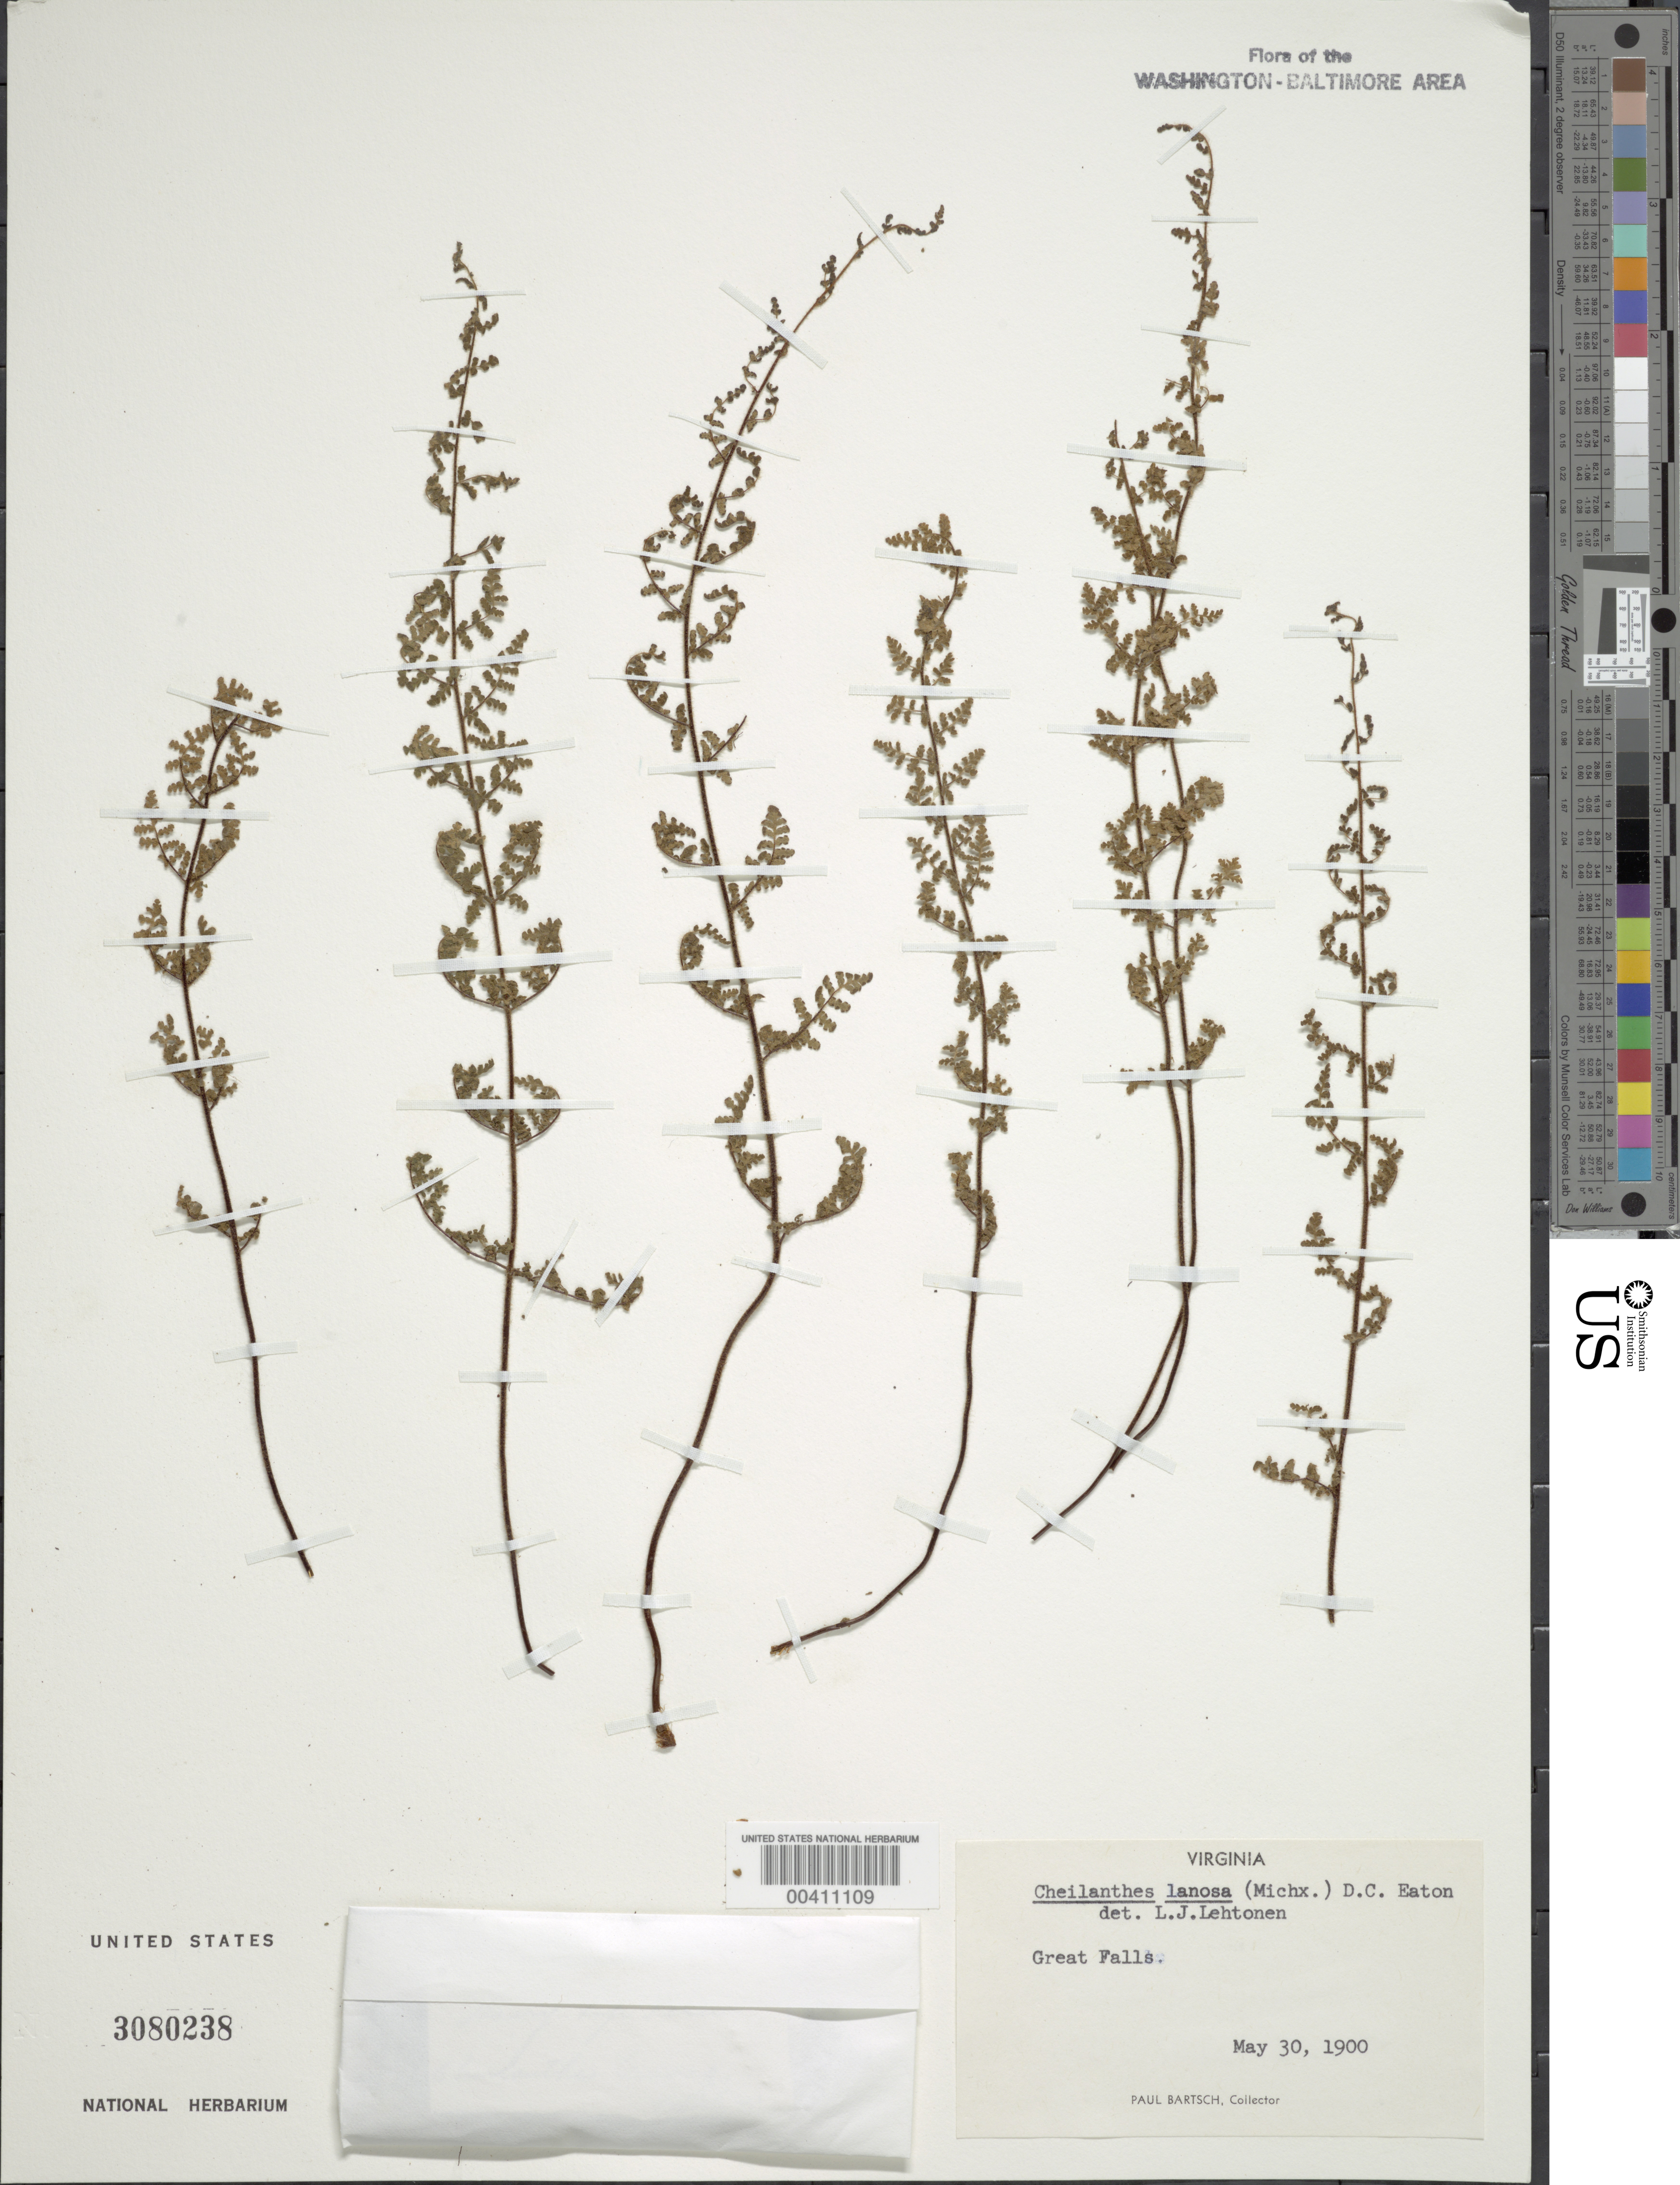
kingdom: Plantae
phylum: Tracheophyta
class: Polypodiopsida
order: Polypodiales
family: Pteridaceae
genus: Myriopteris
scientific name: Myriopteris lanosa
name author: (Michx.) Grusz & Windham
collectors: P. Bartsch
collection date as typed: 30 May 1897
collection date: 1897-05-30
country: United States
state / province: Virginia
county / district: Fairfax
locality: Great Falls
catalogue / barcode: US 3080238